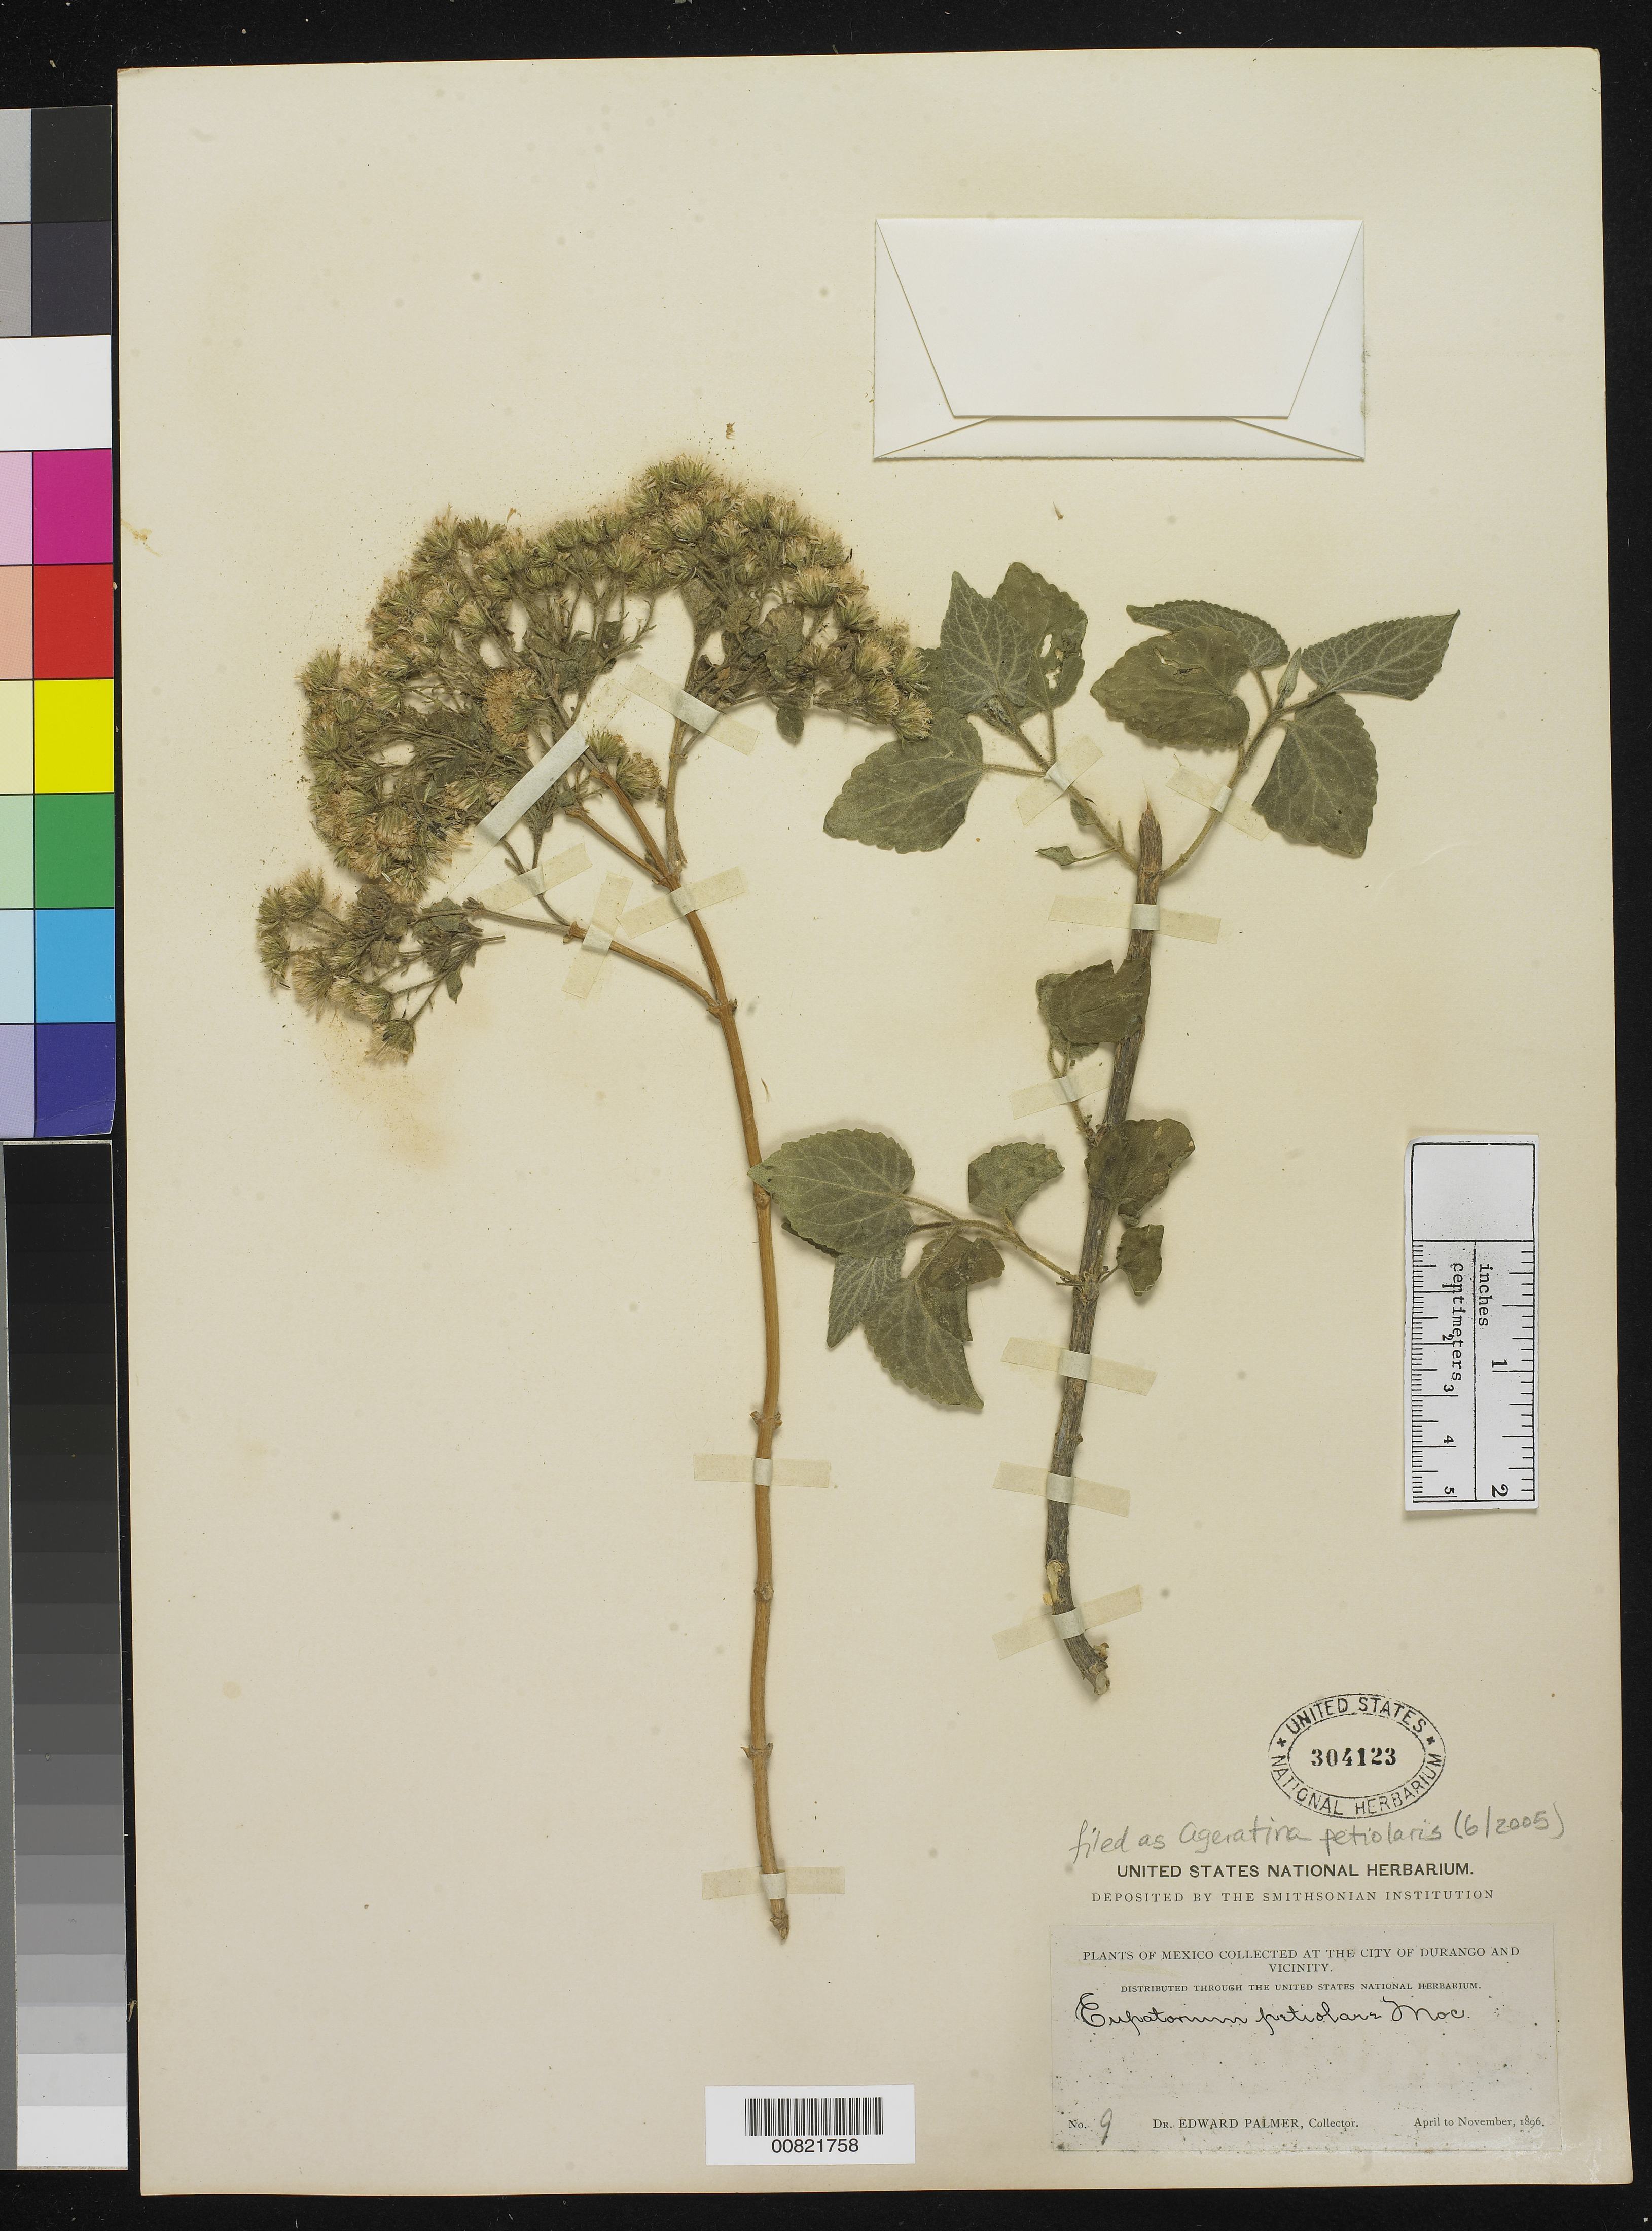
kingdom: Plantae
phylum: Tracheophyta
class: Magnoliopsida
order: Asterales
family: Asteraceae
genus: Ageratina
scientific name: Ageratina petiolaris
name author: (Moc. & Sessé ex DC.) R.M. King & H. Rob.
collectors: E. Palmer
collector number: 9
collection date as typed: Apr 1896 to -- Nov 1896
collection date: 1896-04/1896-11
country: Mexico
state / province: Durango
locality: City of Durango and vicinity.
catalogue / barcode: US 304123